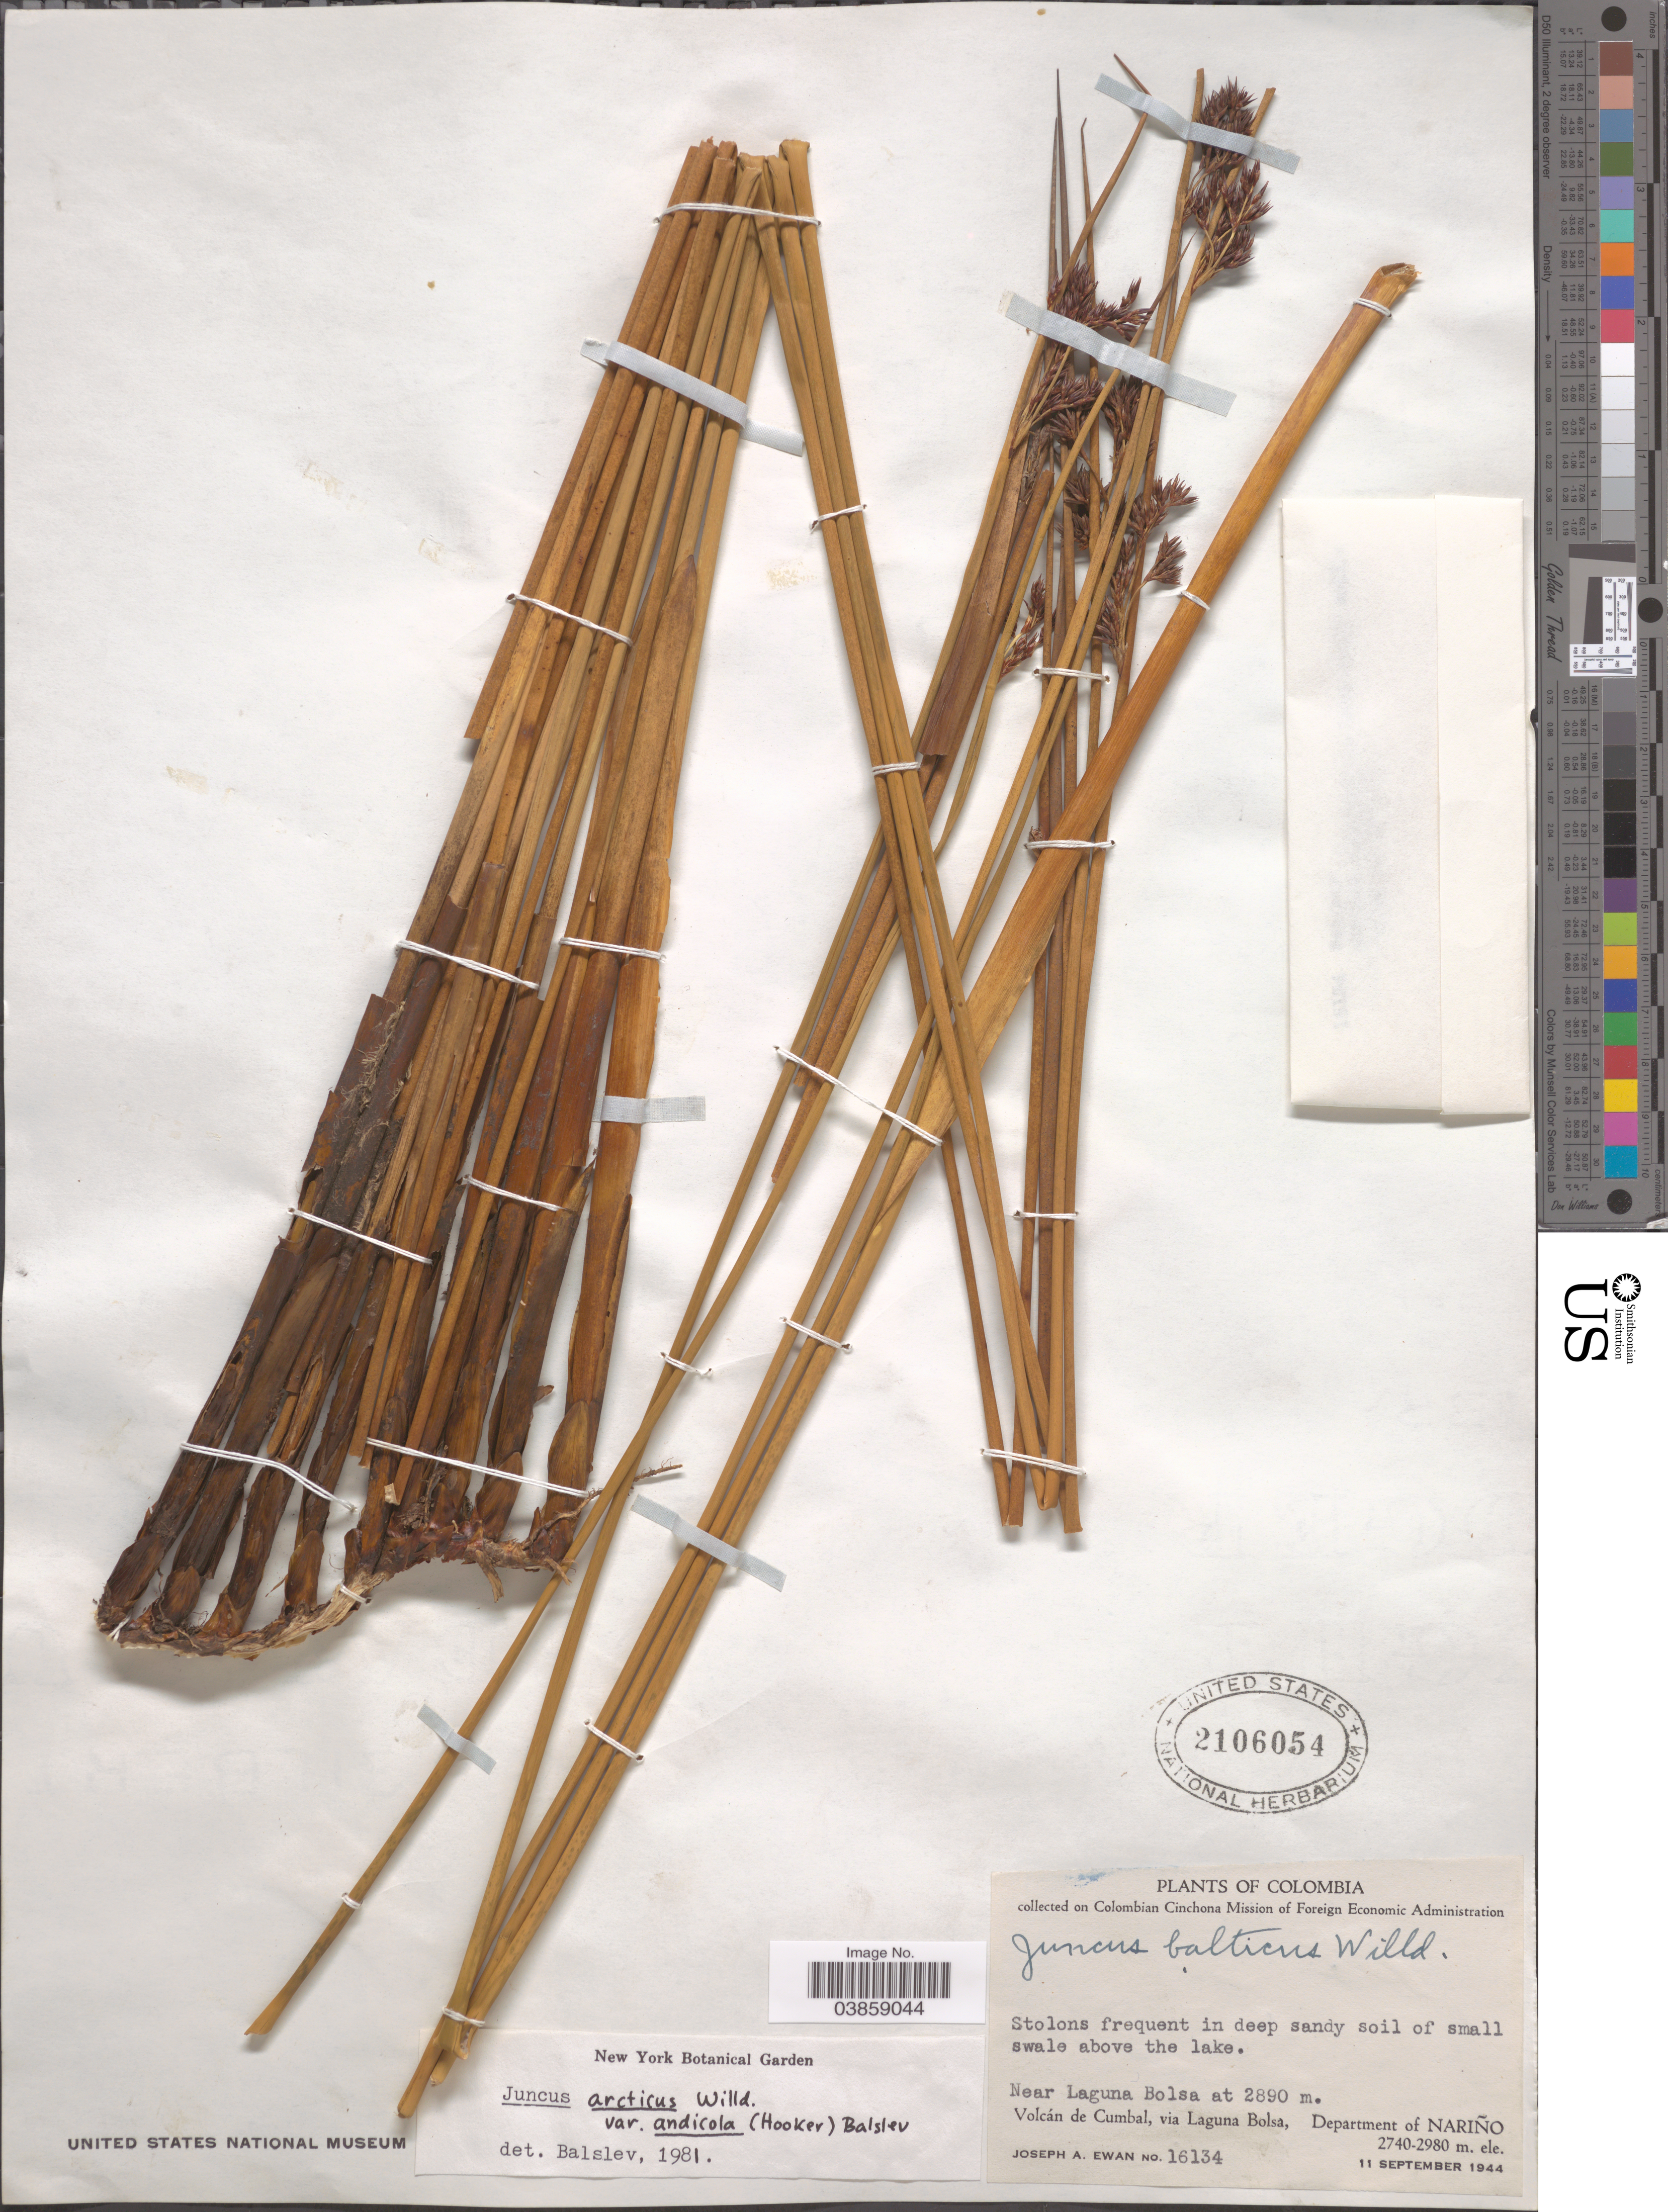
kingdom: Plantae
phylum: Tracheophyta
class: Liliopsida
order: Poales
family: Juncaceae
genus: Juncus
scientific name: Juncus arcticus var. andicola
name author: (Hook.) Balslev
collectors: J. A. Ewan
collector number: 16134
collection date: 1944-09-11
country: Colombia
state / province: Nariño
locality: Near Laguna Bolsa. Volcán de Cumbal, via Laguna Bolsa, Department of Nariño.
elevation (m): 2890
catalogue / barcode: US 2106054